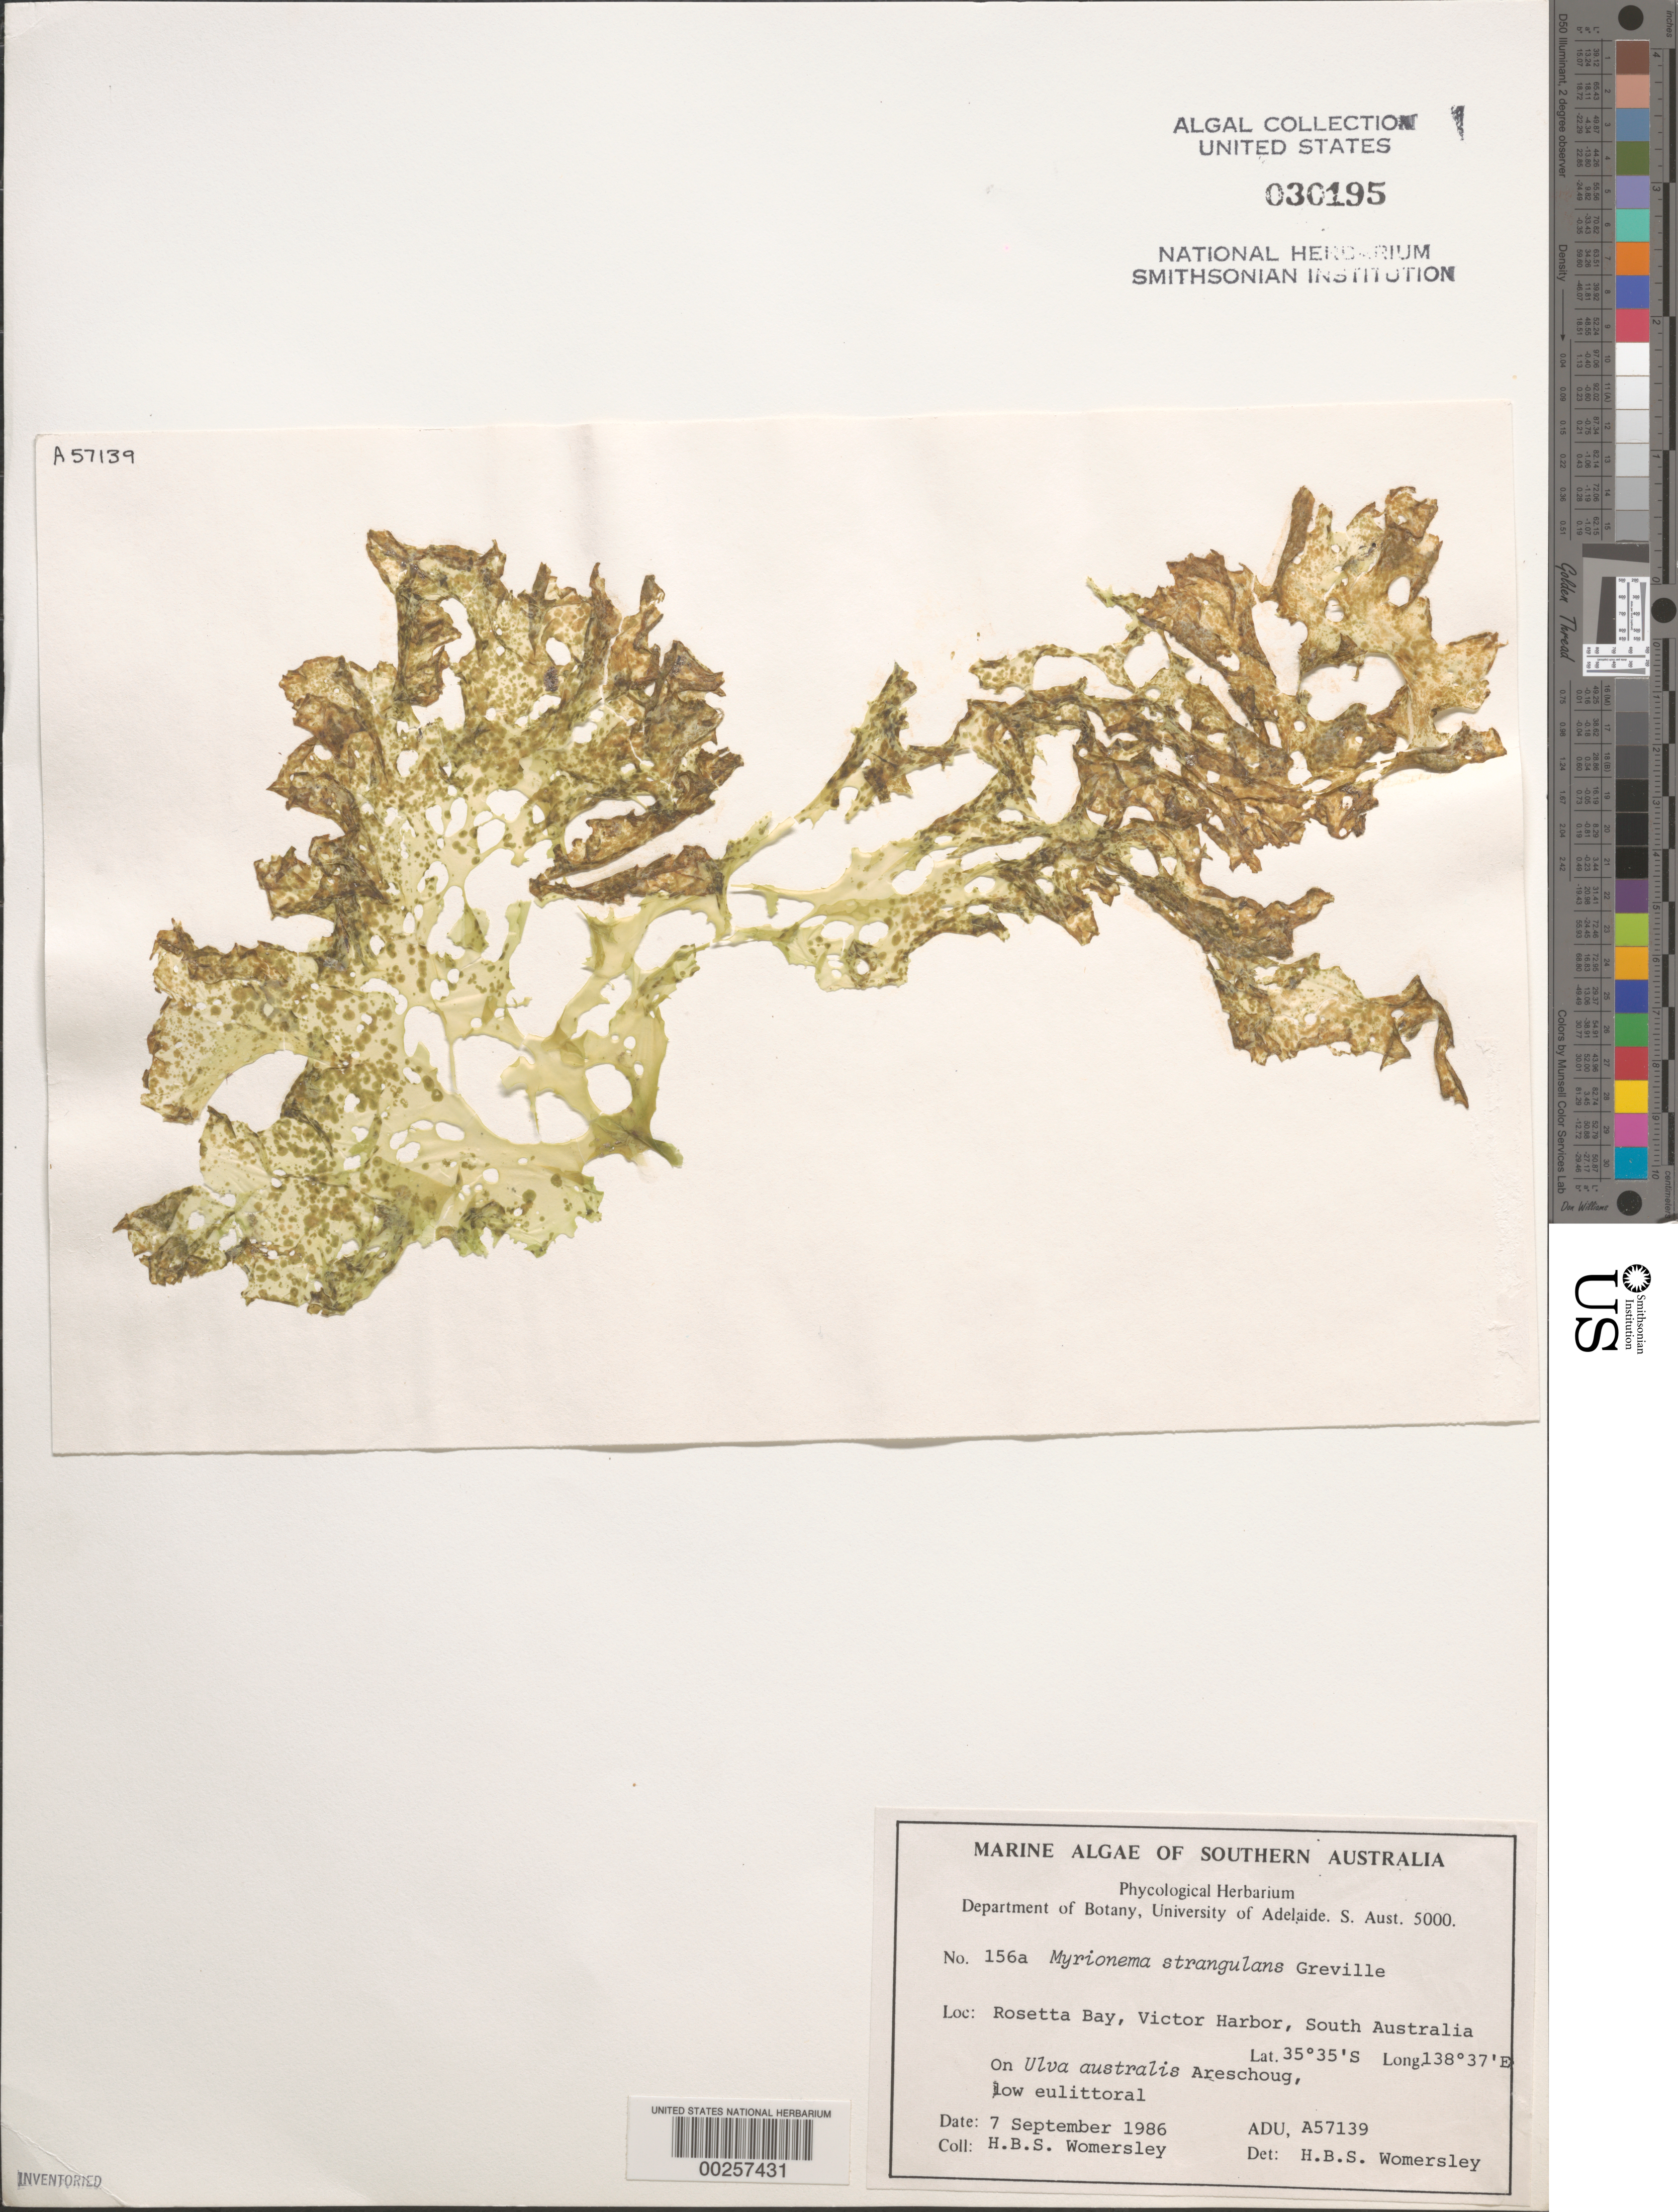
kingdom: Chromista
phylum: Ochrophyta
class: Phaeophyceae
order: Ectocarpales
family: Chordariaceae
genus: Myrionema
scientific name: Myrionema strangulans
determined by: Womersley, H. B. S.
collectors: H. B. S. Womersley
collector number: ADU A57139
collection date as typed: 07 Sep 1986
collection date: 1986-09-07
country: Australia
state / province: South Australia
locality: Rosetta bay, victor harbor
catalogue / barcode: US 30195